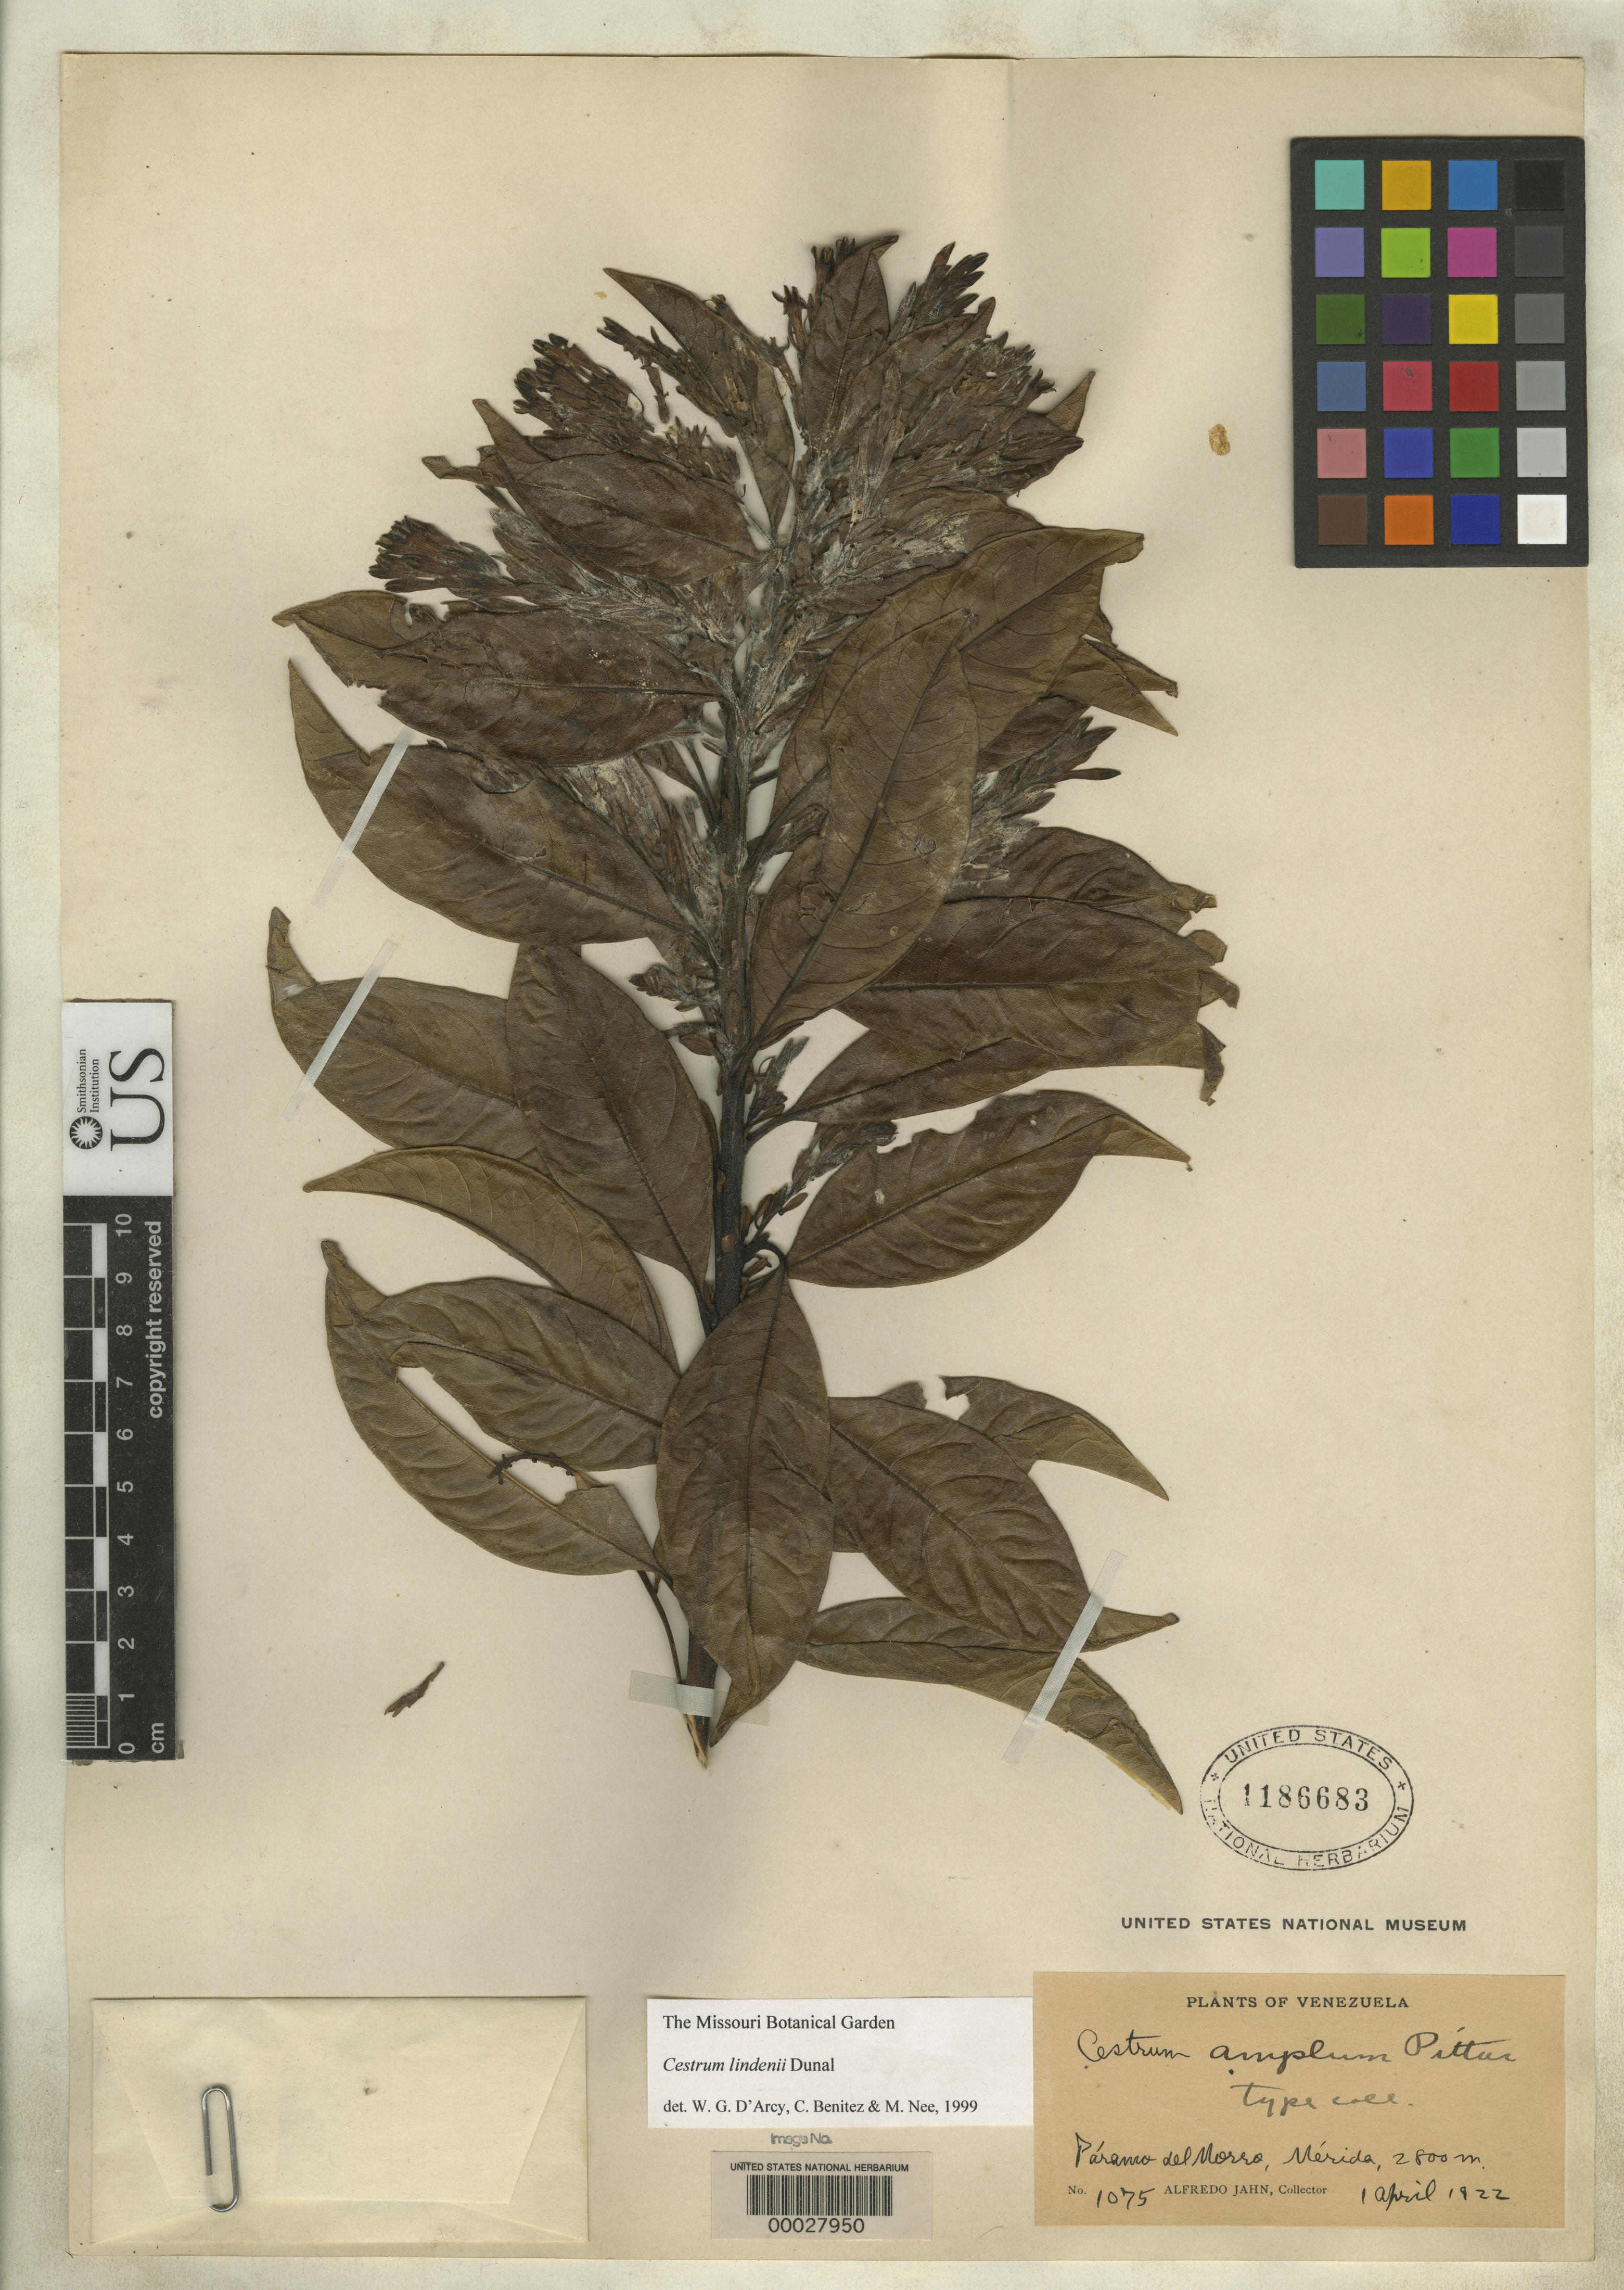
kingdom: Plantae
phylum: Tracheophyta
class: Magnoliopsida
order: Solanales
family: Solanaceae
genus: Cestrum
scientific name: Cestrum amplum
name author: Pittier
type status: Isotype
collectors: A. Jahn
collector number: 1075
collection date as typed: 01 Apr 1922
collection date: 1922-04-01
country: Venezuela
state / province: Mérida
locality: Paramo del Morro.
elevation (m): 2800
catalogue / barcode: US 1186683